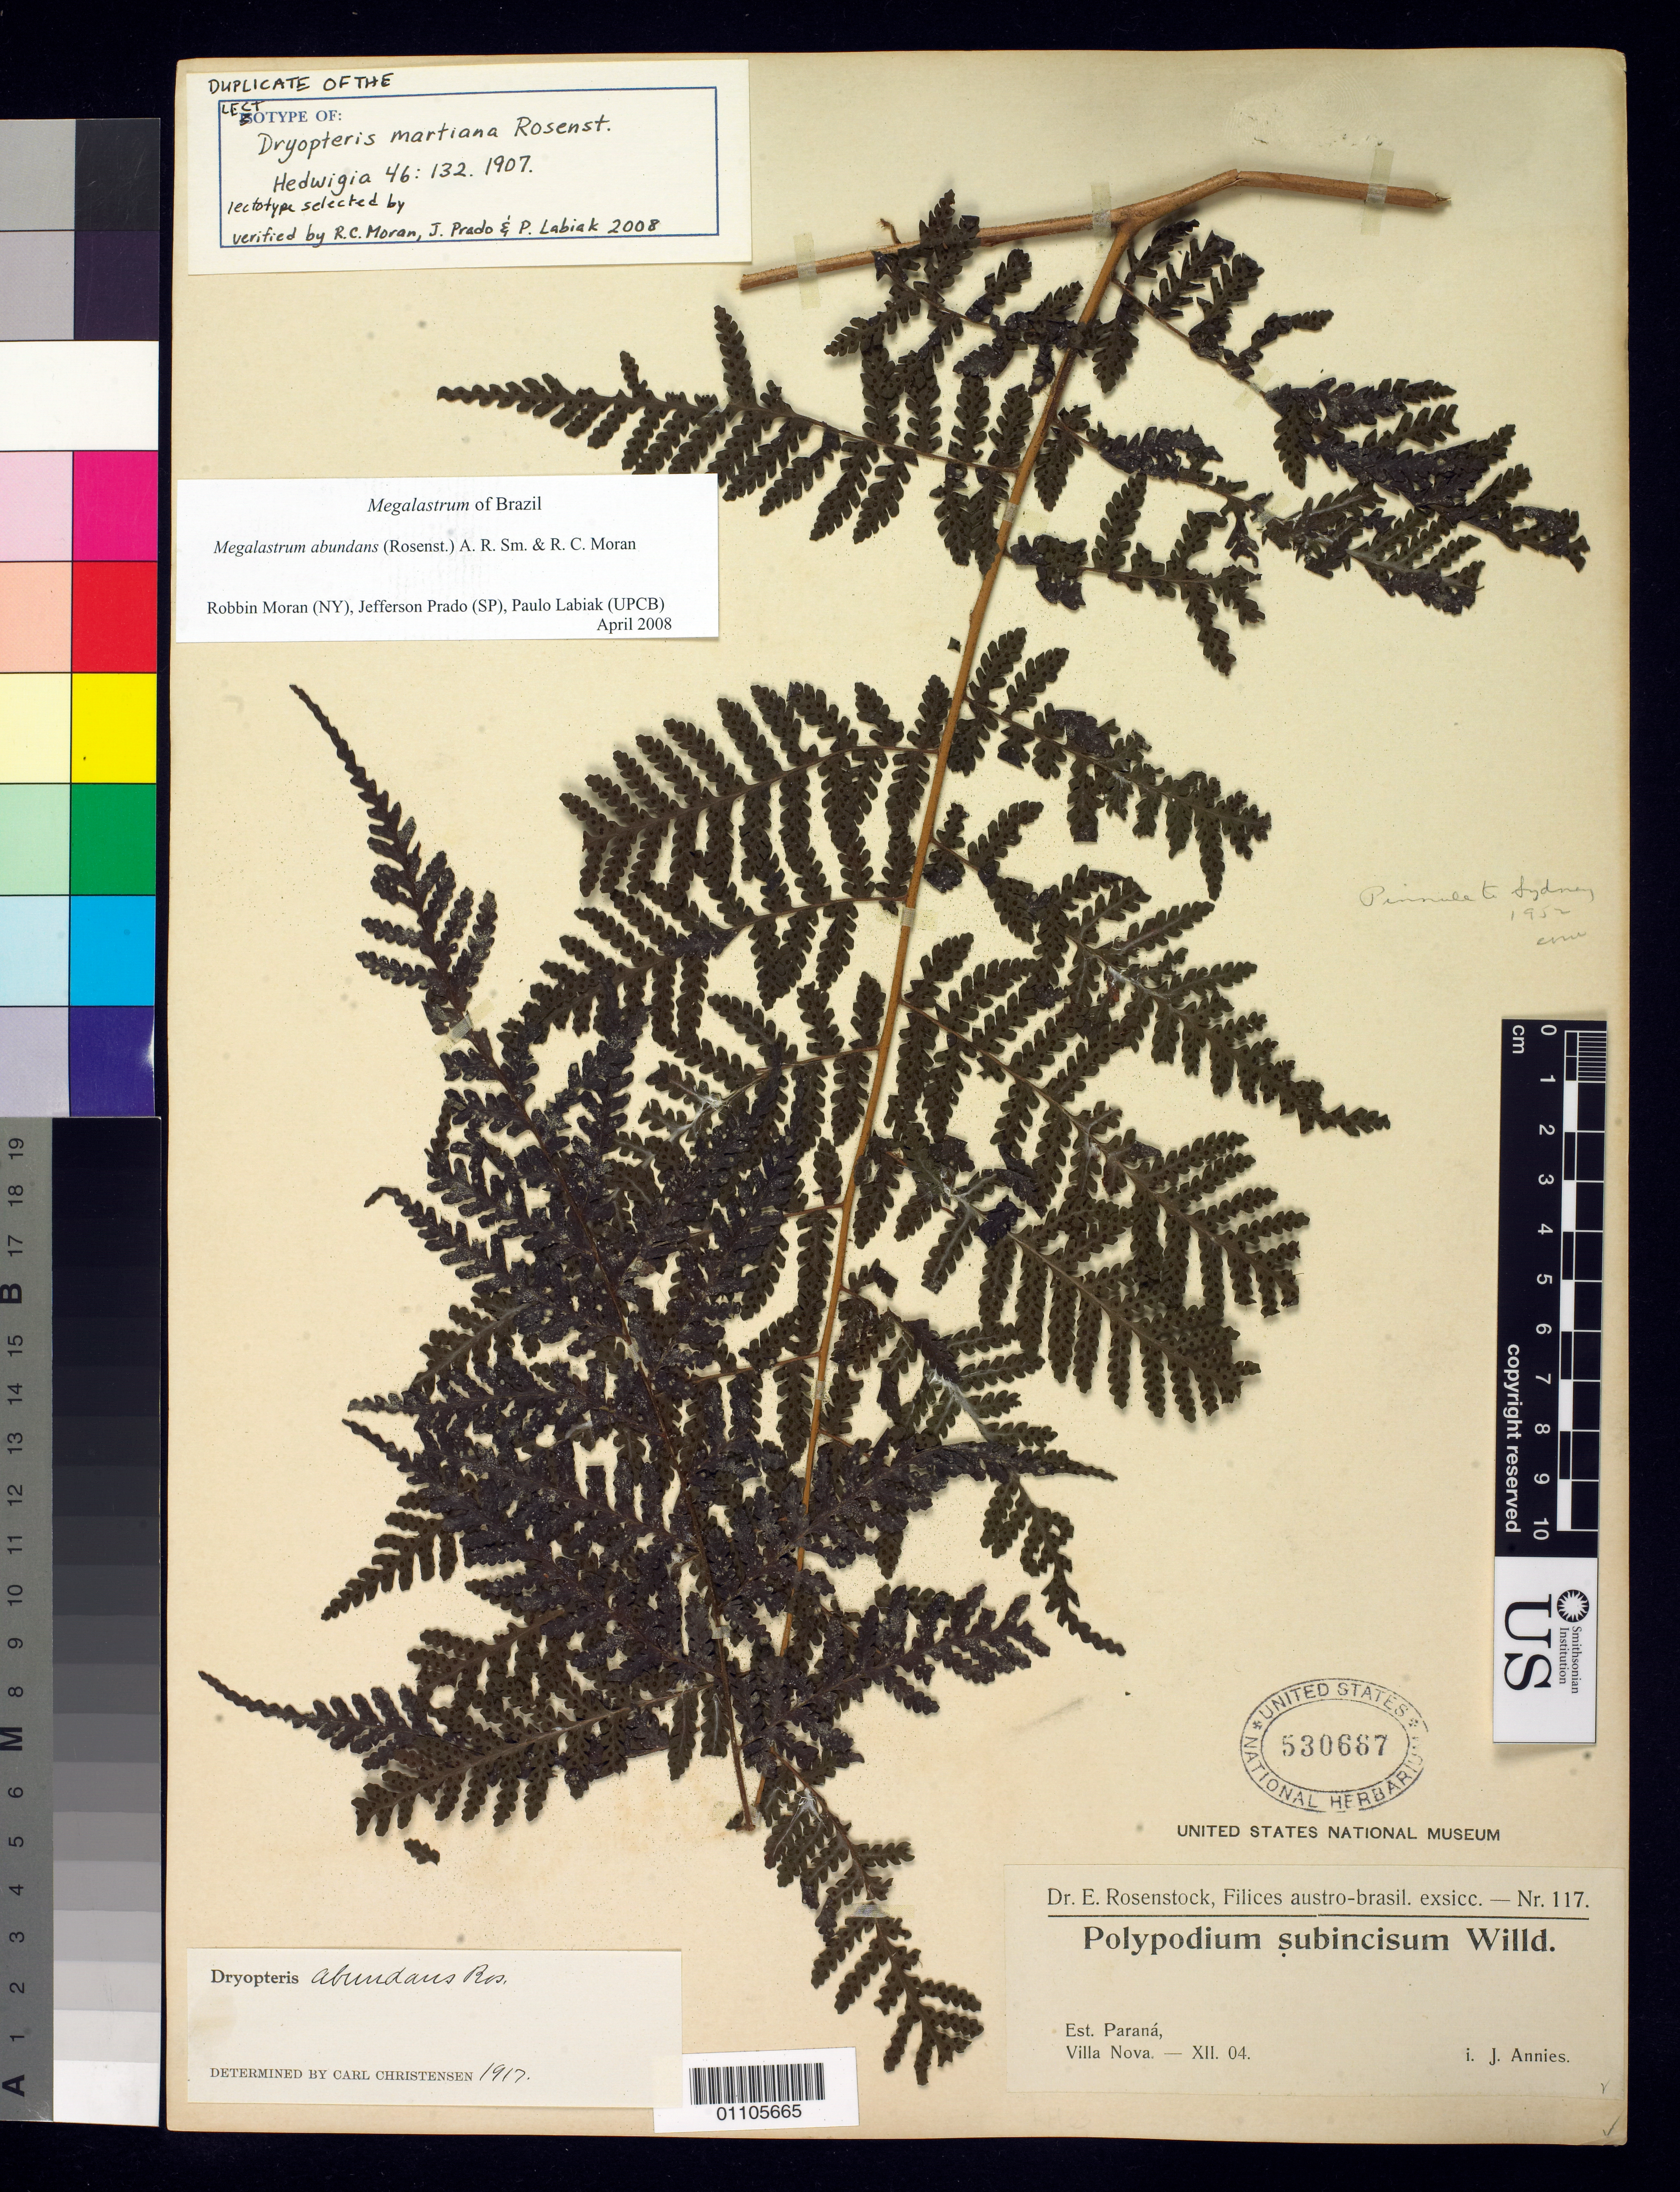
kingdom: Plantae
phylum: Tracheophyta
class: Polypodiopsida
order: Polypodiales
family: Dryopteridaceae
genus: Dryopteris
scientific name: Dryopteris martiana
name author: Rosenst.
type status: Type Collection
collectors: J. Annies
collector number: Rosenst. exsicc. 117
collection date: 1904-12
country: Brazil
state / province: Paraná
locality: Villa Nova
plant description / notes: Annotated by R.C. Moran et al. (2008) as "duplicate of the lectotype" but presumably a syntype; this collection Dec. 1904, but lectotype collection is 1906.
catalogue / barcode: US 530667